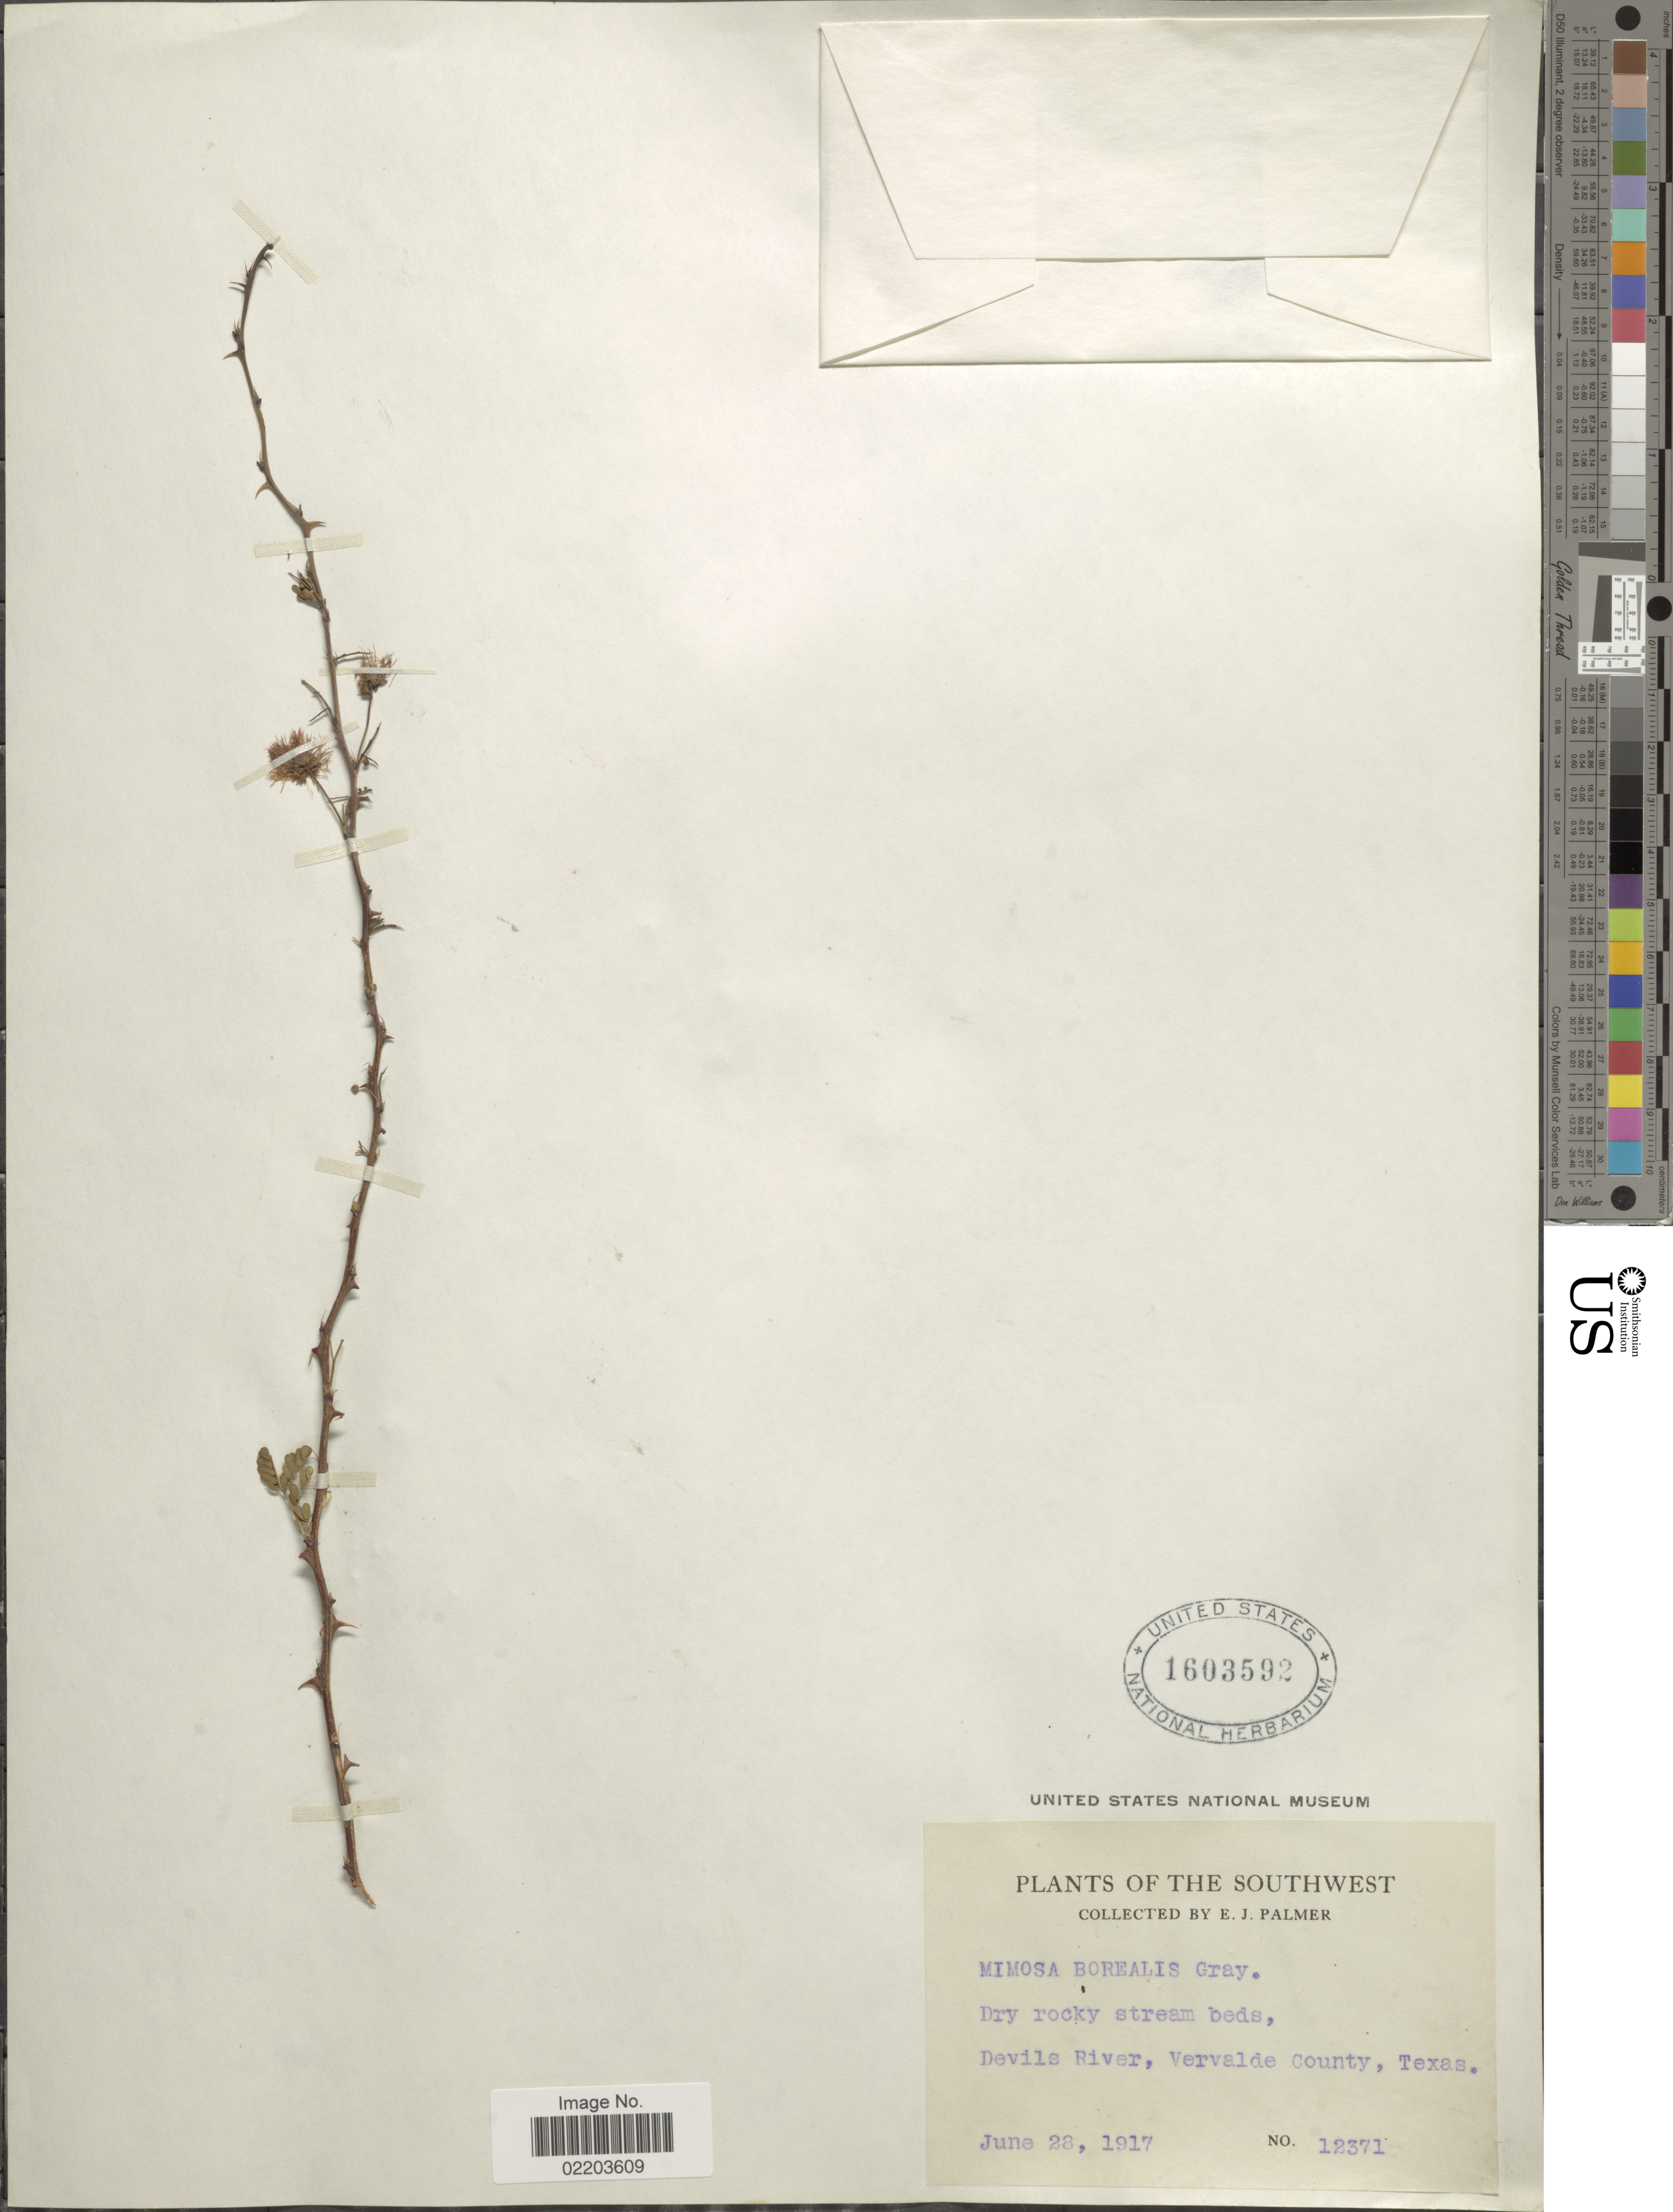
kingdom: Plantae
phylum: Tracheophyta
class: Magnoliopsida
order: Fabales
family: Fabaceae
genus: Mimosa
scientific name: Mimosa borealis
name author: A. Gray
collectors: E. J. Palmer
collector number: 12371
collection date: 1917-06-28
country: United States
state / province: Texas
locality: The Southwest, Dry rocky stream beds, Devils River, Vervalde County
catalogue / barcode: US 1603592